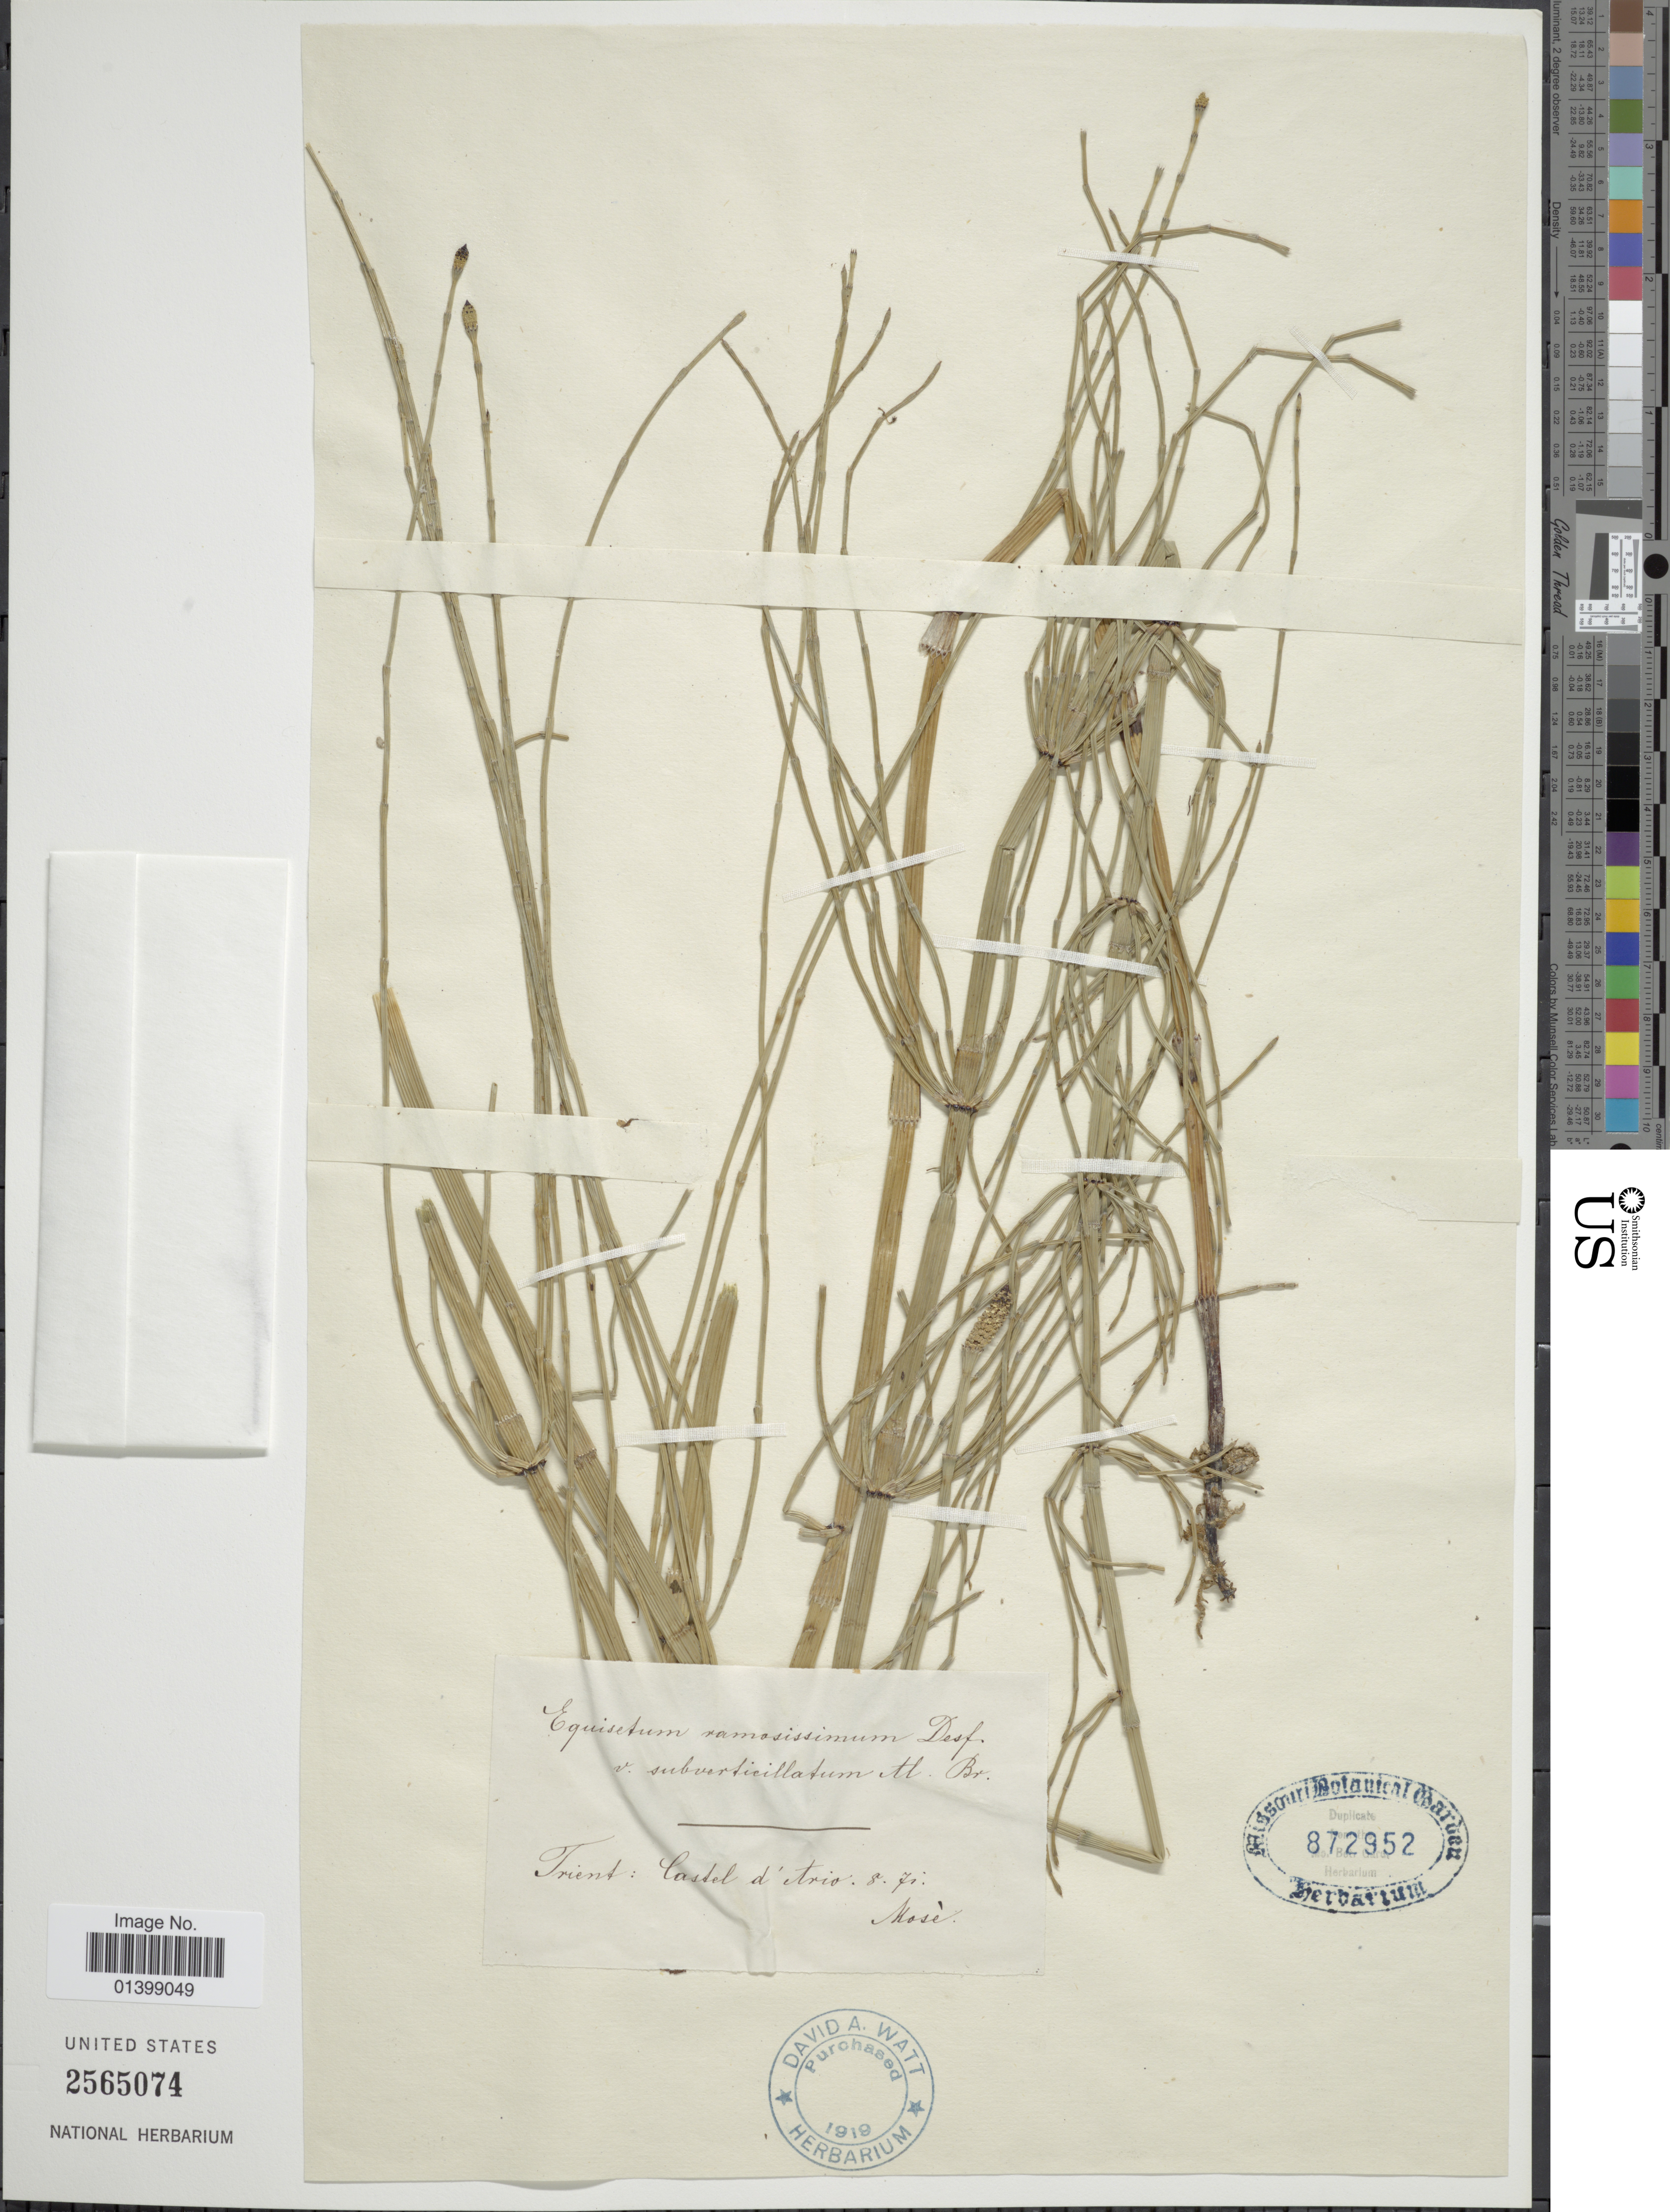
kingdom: Plantae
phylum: Tracheophyta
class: Polypodiopsida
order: Equisetales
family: Equisetaceae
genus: Equisetum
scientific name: Equisetum ramosissimum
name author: Desf.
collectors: Mosé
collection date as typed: Transcribed d/m/y: /8/71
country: Italy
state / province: Trentino-Alto Adige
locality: Trient: castle d'itro [interpreted]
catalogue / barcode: US 2565074